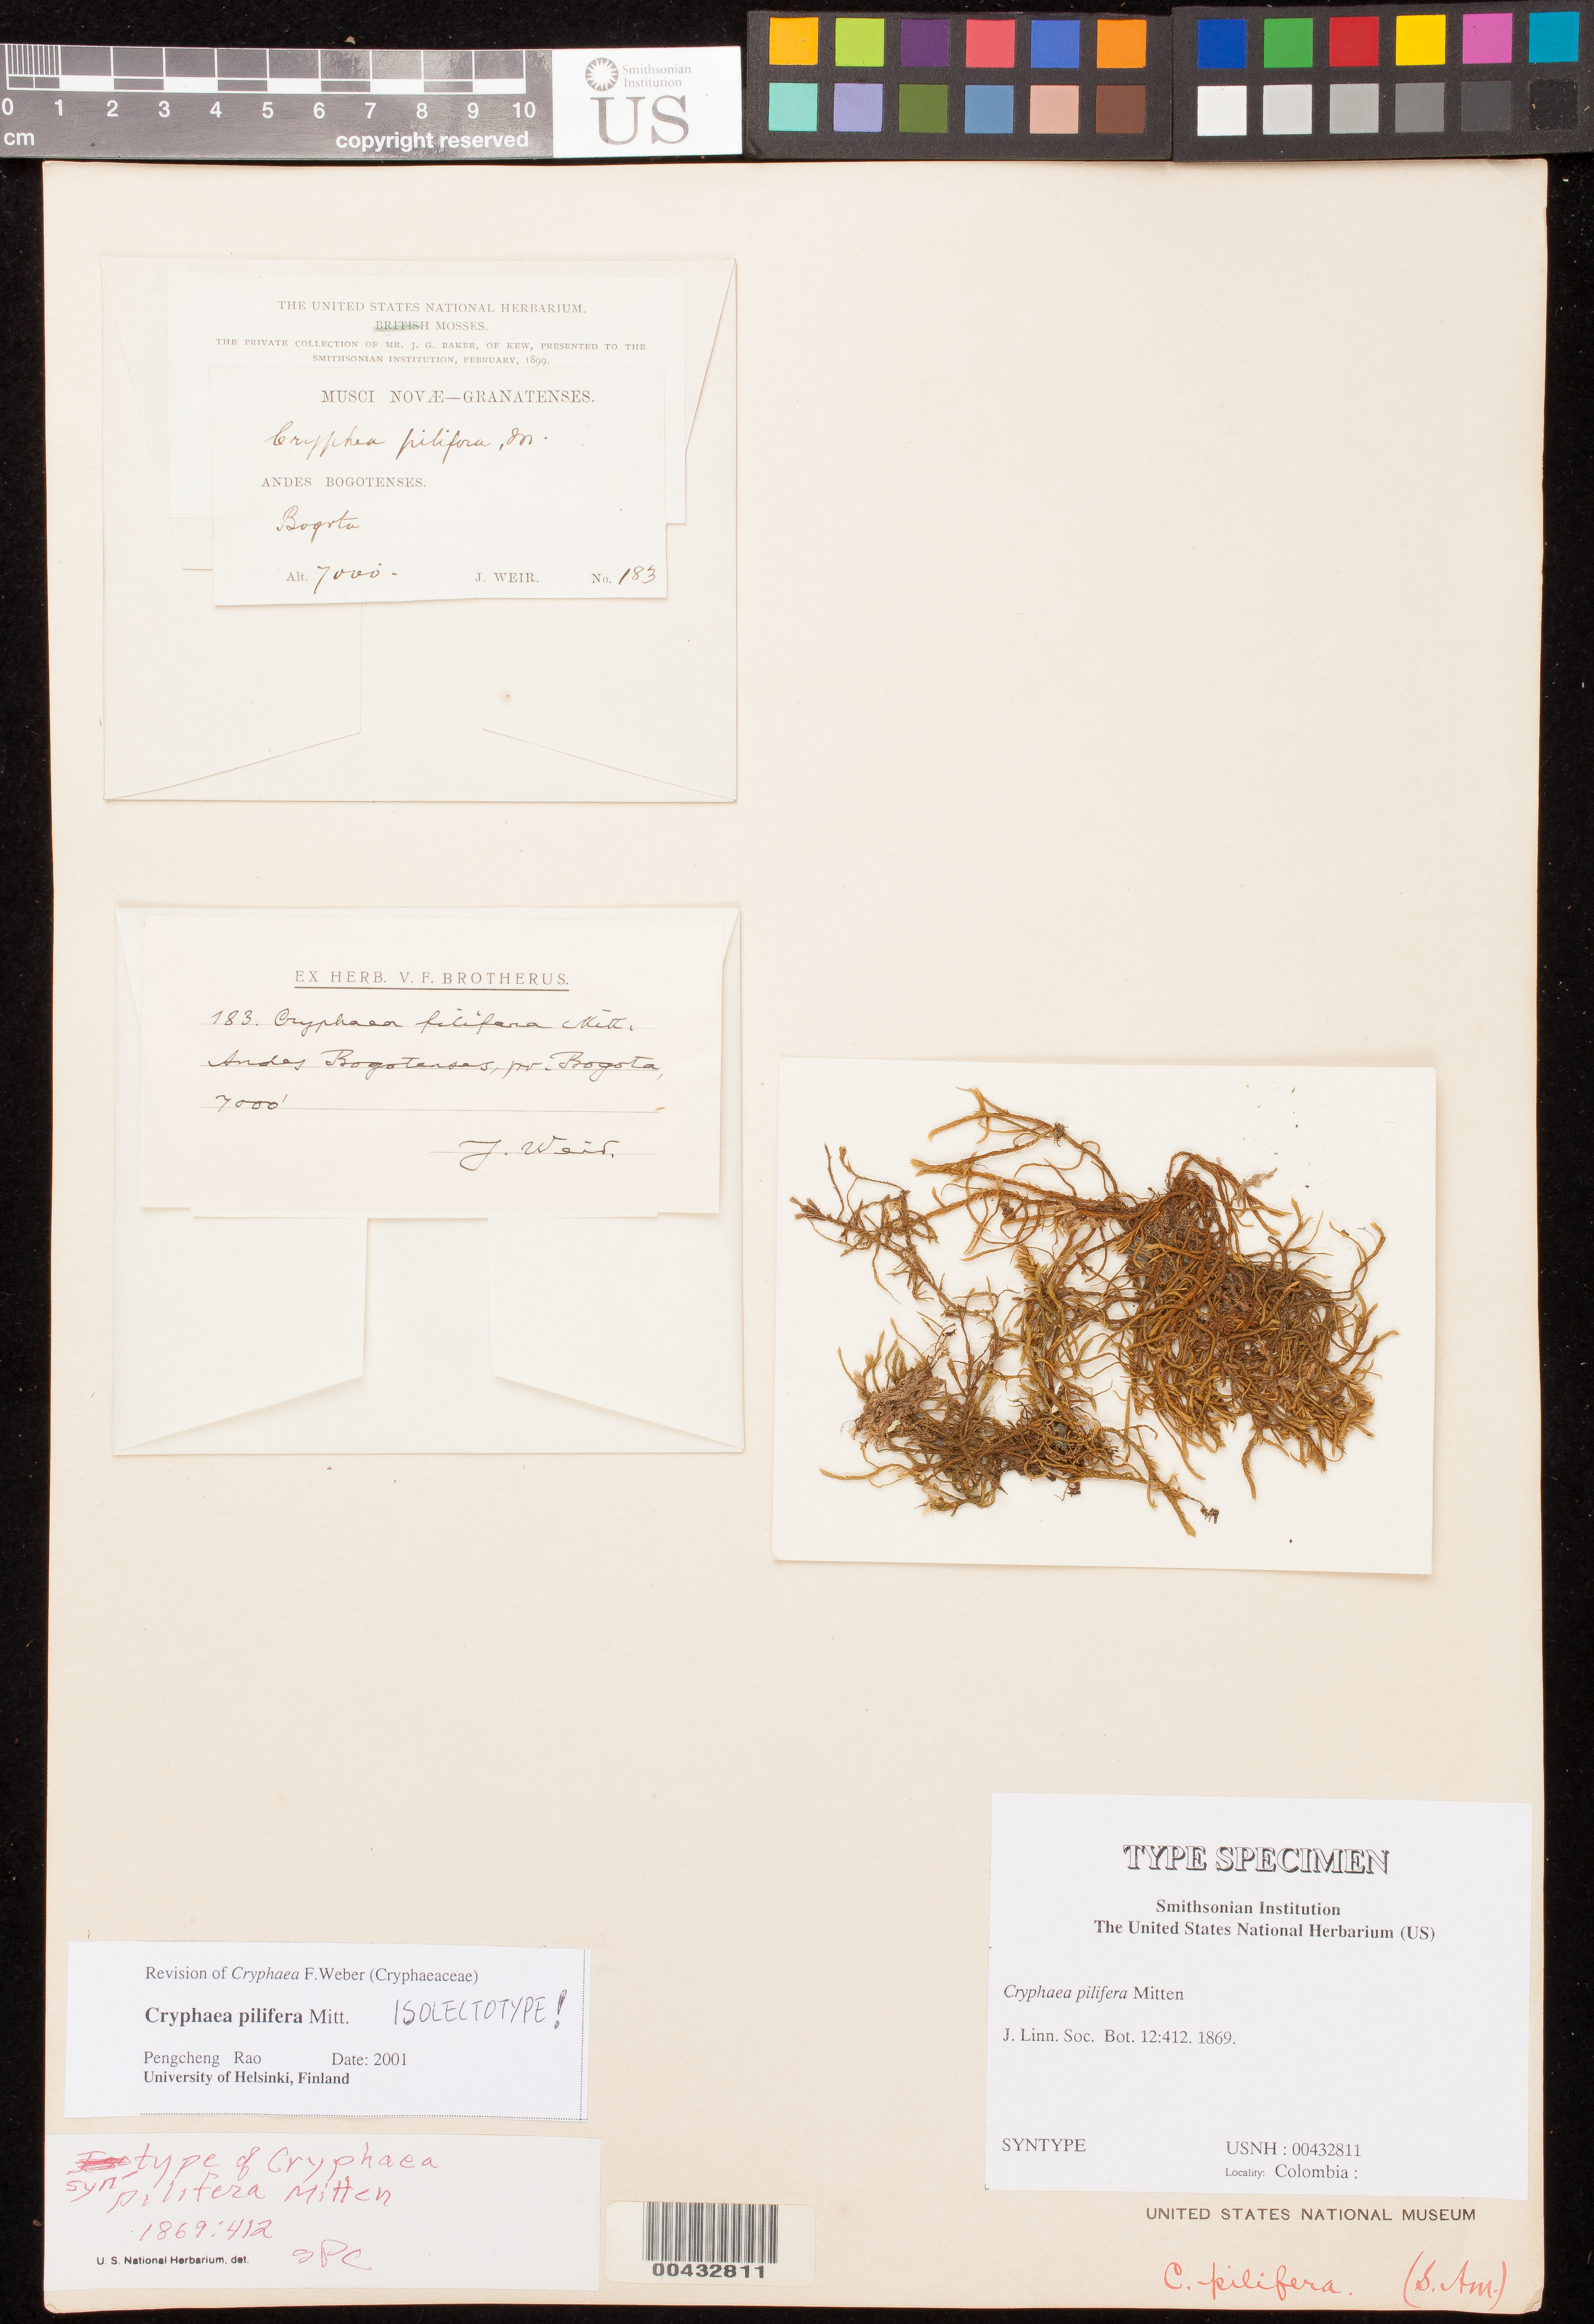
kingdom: Plantae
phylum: Bryophyta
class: Bryopsida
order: Hypnales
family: Cryphaeaceae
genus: Cryphaea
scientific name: Cryphaea pilifera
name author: Mitt.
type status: Syntype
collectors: J. Weis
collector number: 183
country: Colombia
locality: Andes Bogotenses, pr. Bogota. [Andes of Bogota, near Bogota?]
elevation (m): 2134